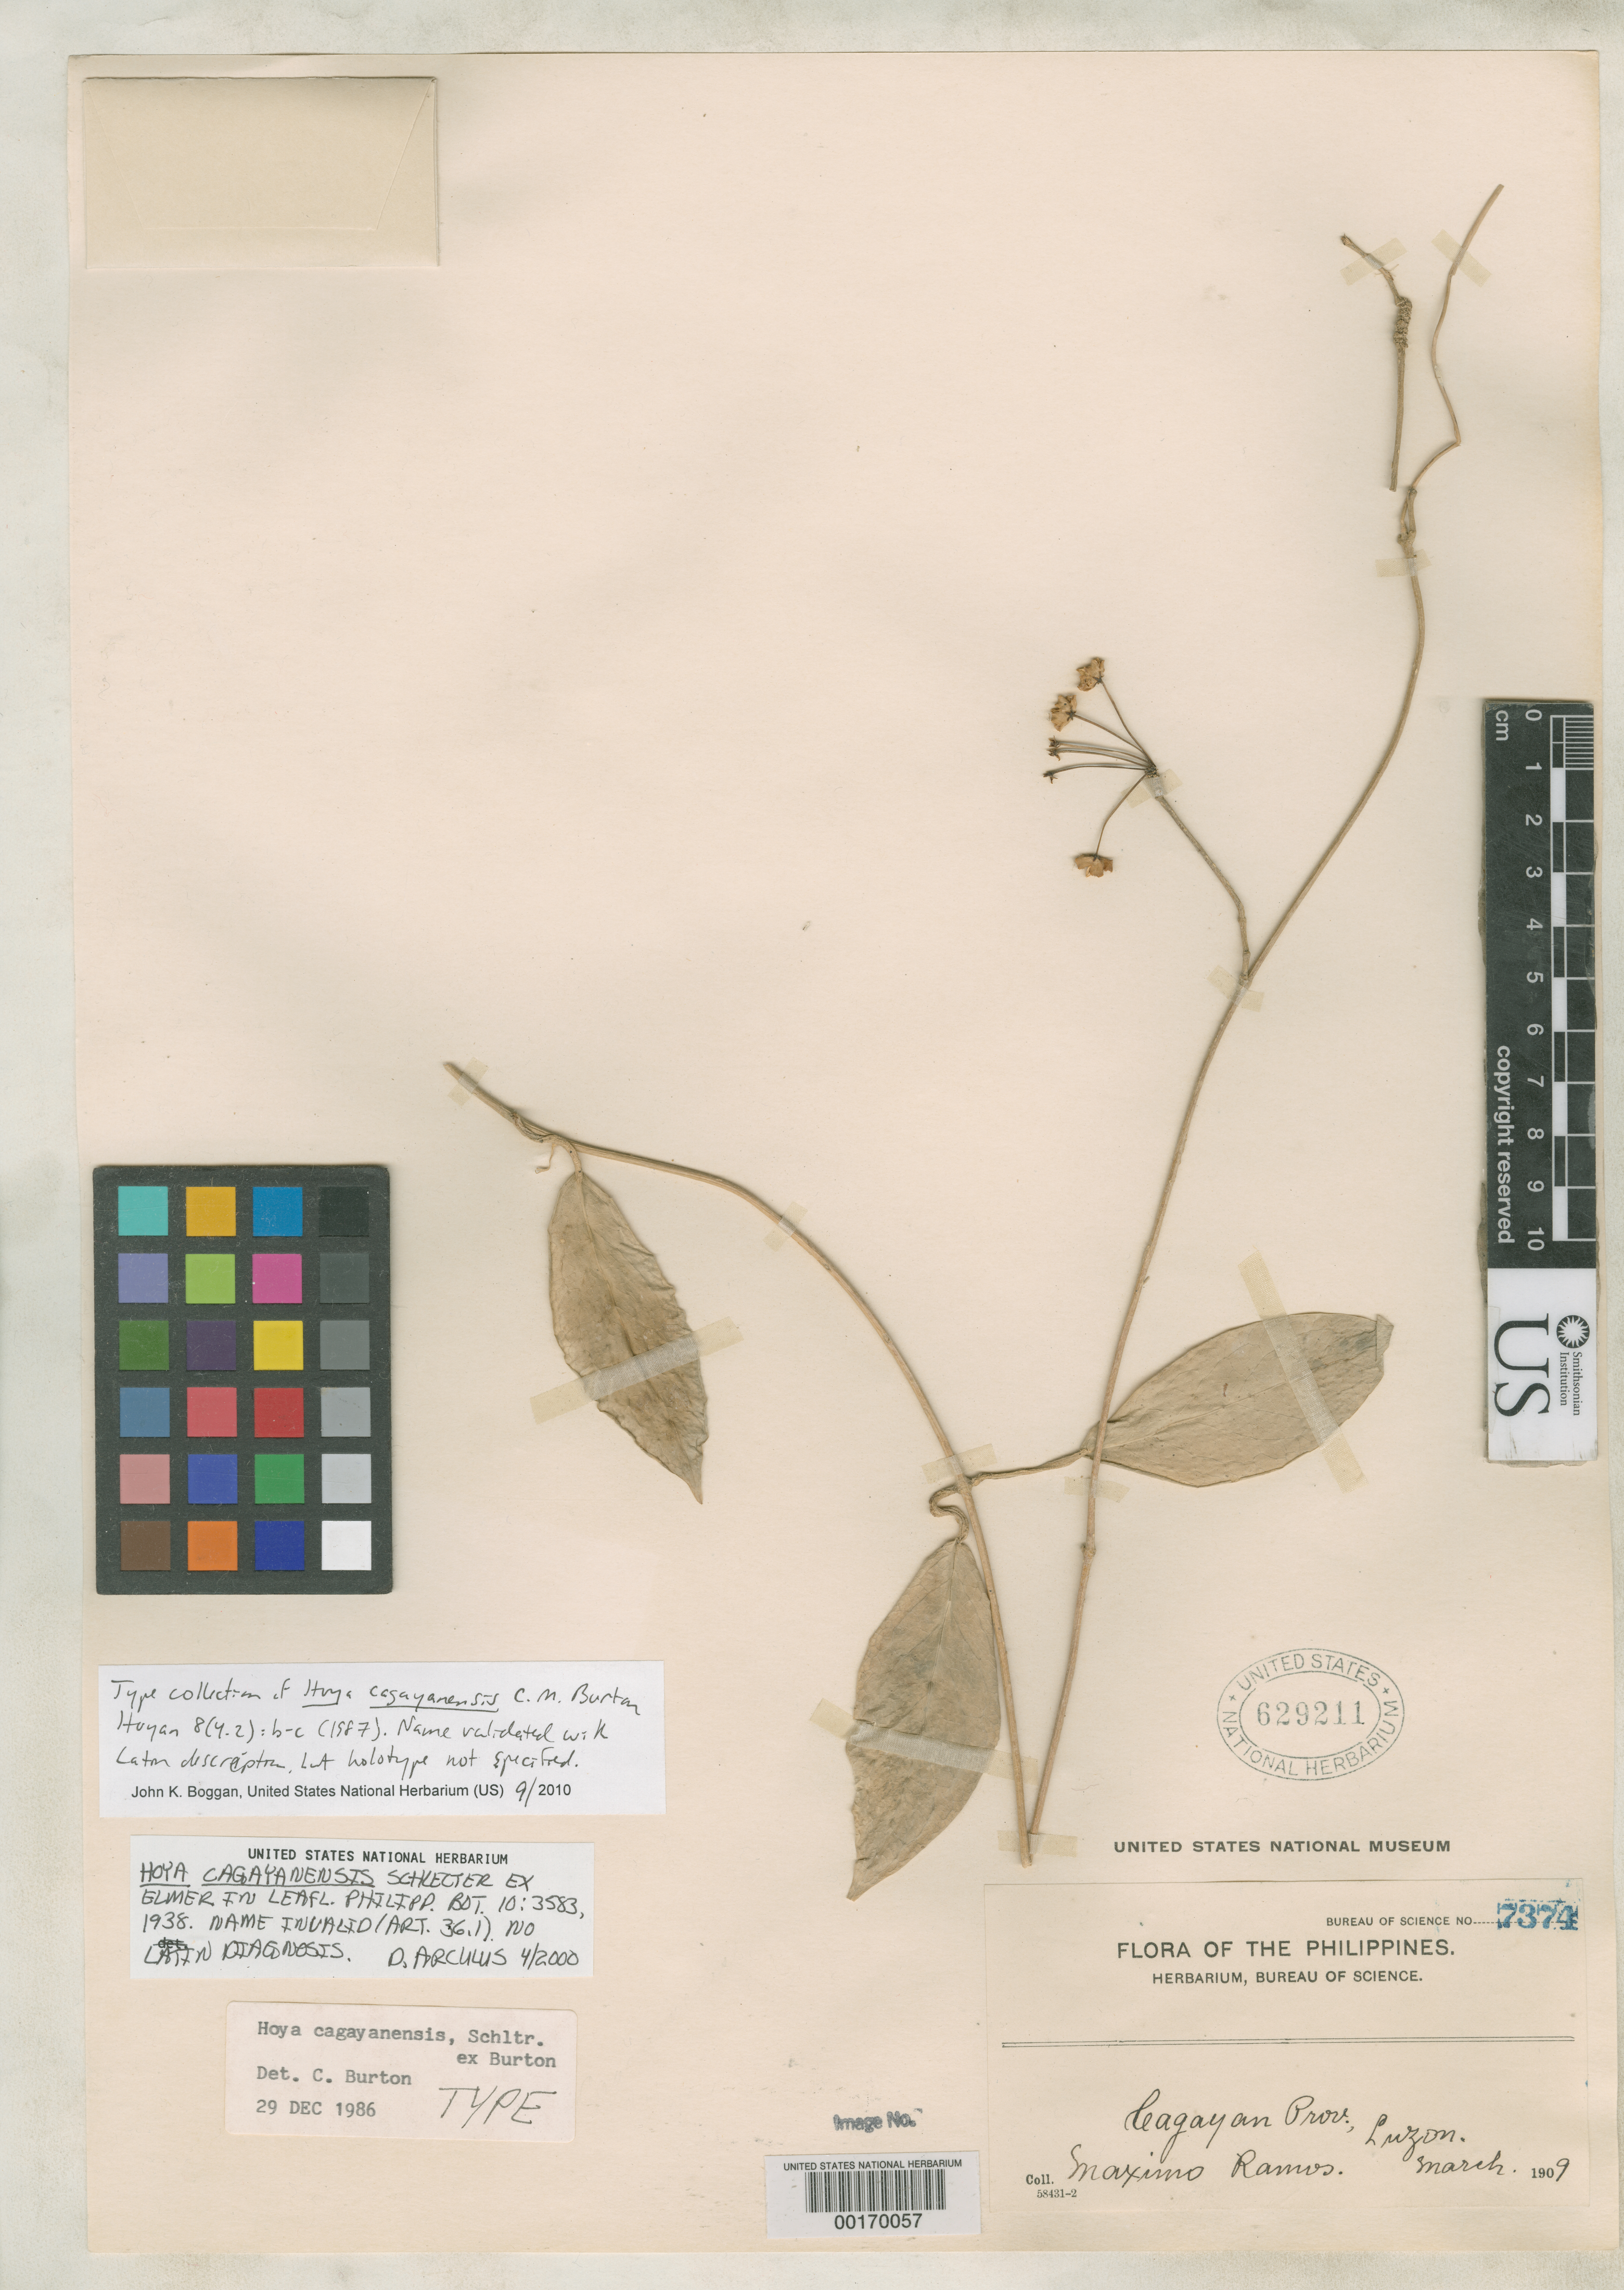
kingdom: Plantae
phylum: Tracheophyta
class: Magnoliopsida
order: Gentianales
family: Apocynaceae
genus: Hoya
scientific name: Hoya cagayanensis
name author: C.M. Burton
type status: Type Collection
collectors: R. Ramos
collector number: Bur. Sci. 7374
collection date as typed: Mar 1909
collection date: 1909-03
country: Philippines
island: Luzon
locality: Cagayan Province, Luzon.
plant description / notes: Originally published as nom. nud. In synonymy under Hoya mcgregorii Schlechter by Elmer (1938, Leafl. Philipp. Bot. 10: 3583); name validated by C.M. Burton with Latin description but without specifying holotype.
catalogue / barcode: US 629211